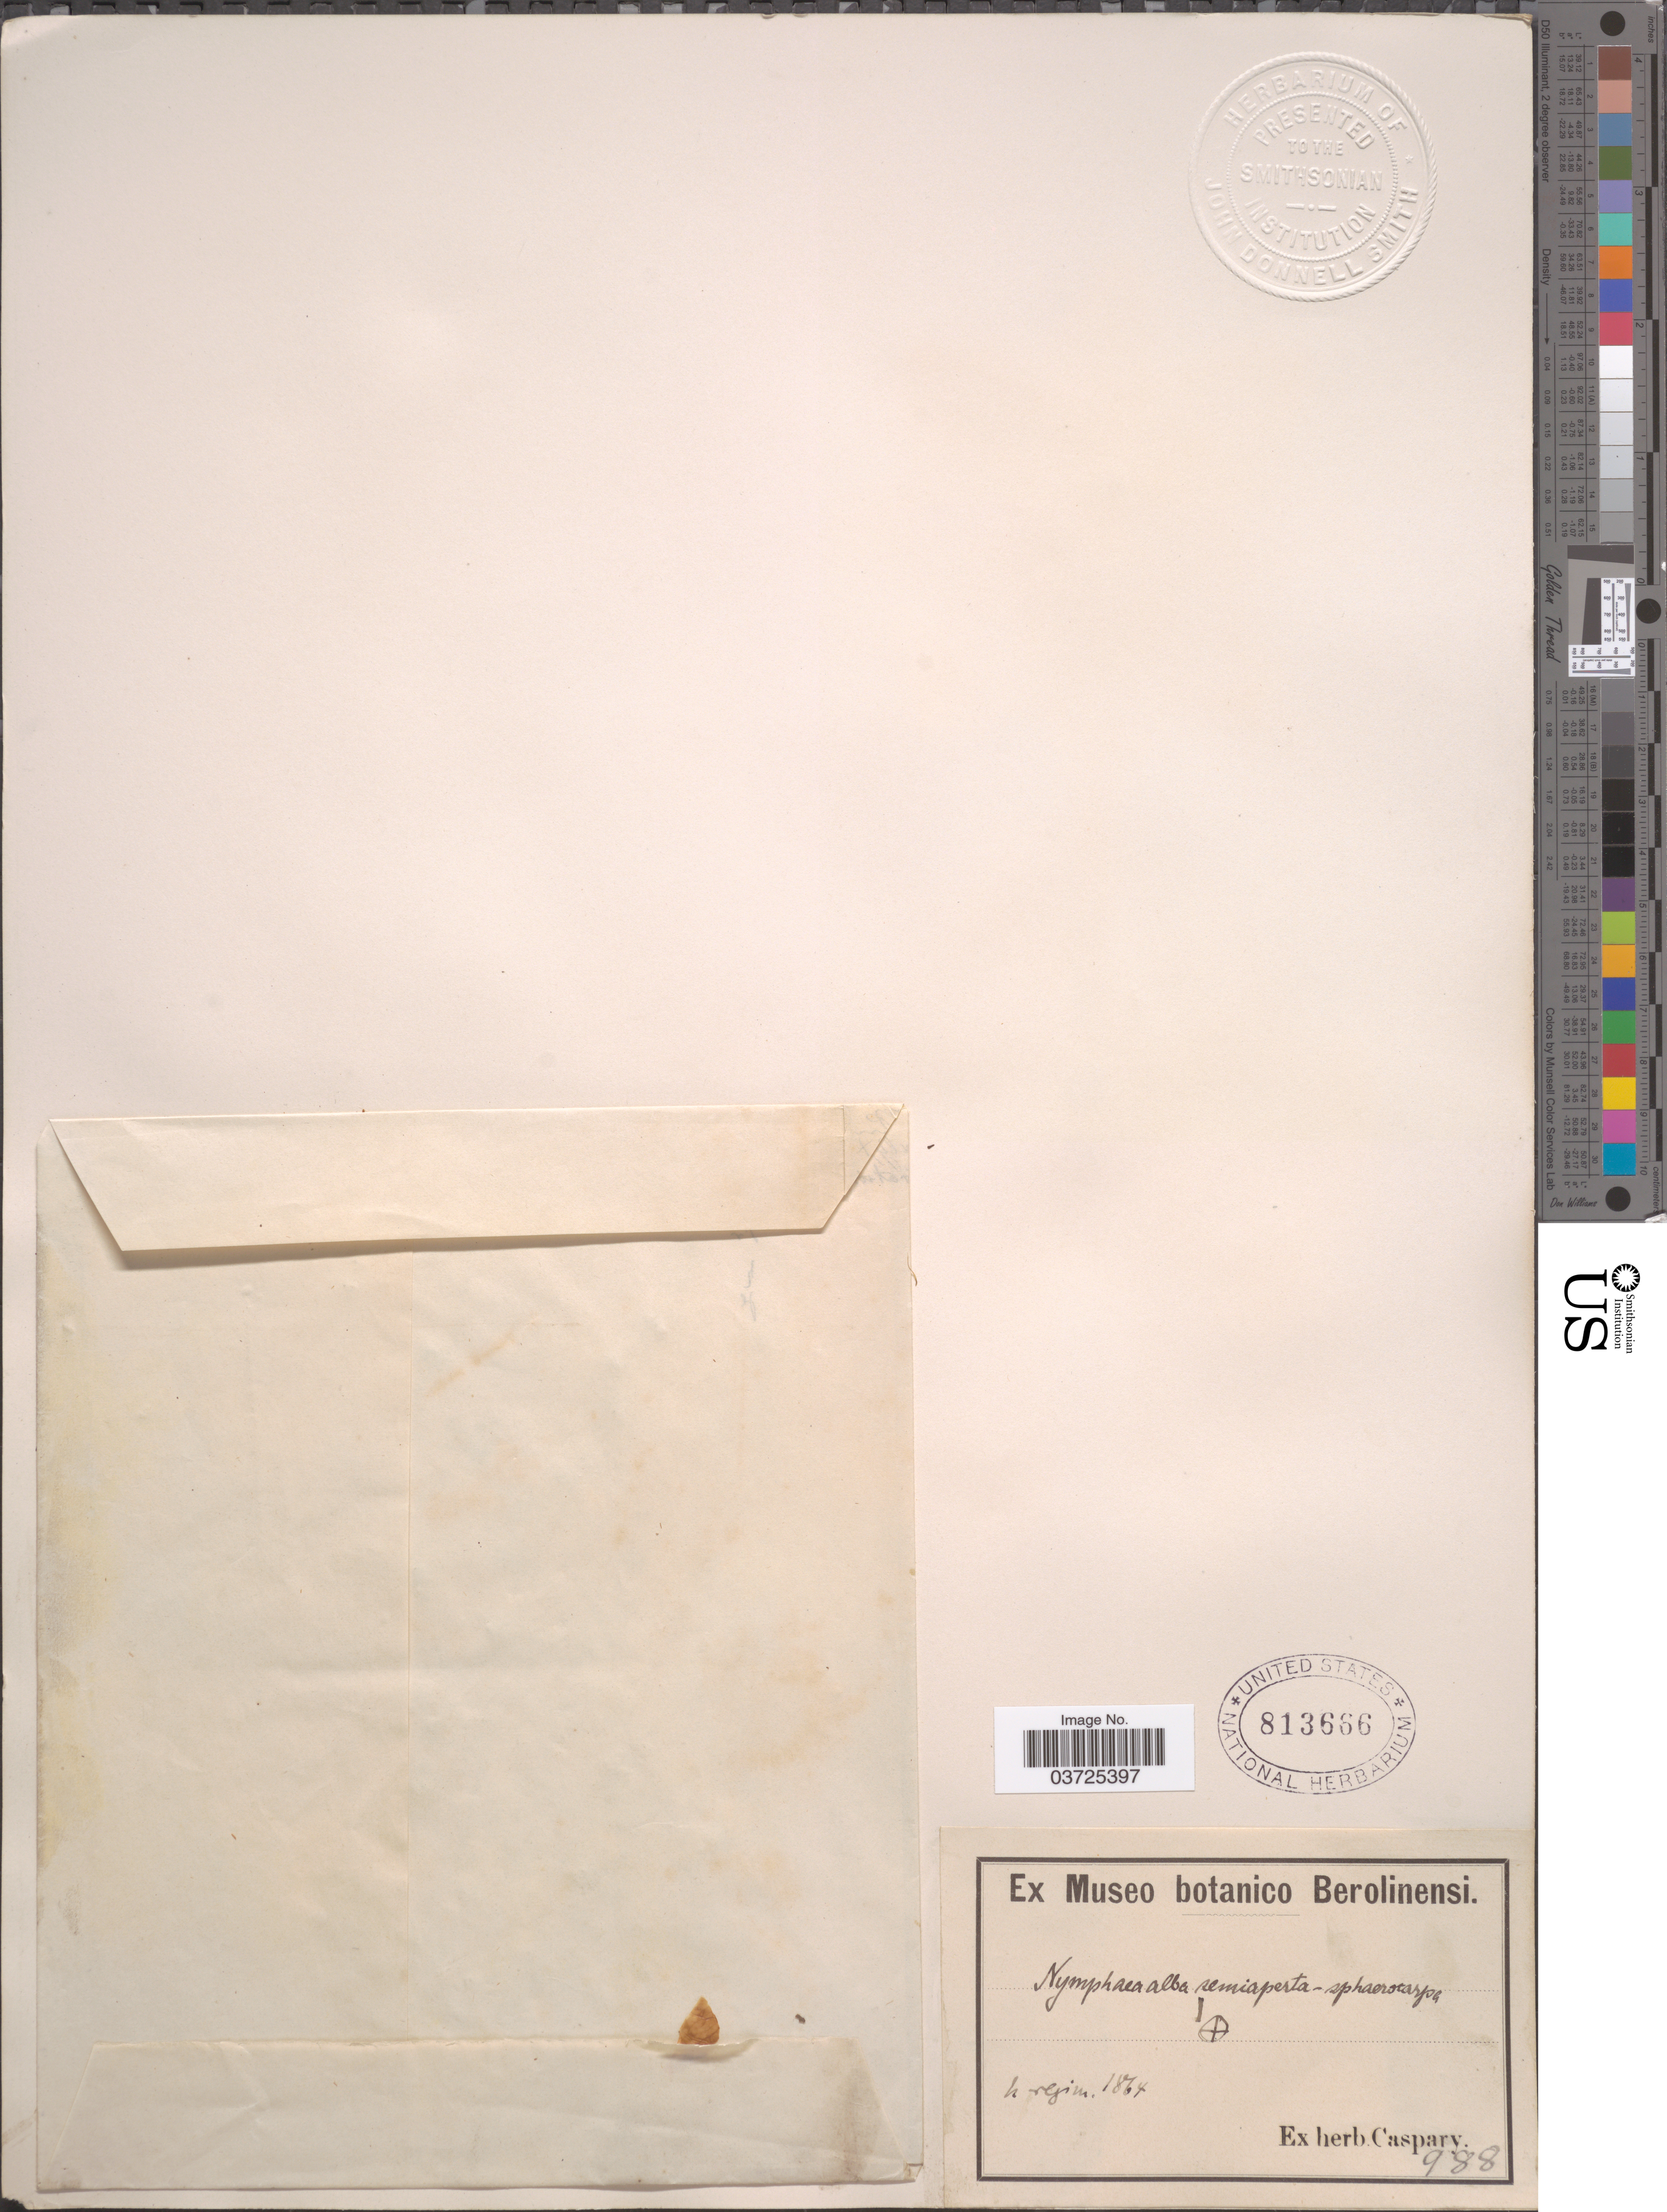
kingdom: Plantae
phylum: Tracheophyta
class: Magnoliopsida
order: Nymphaeales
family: Nymphaeaceae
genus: Nymphaea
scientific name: Nymphaea alba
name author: L.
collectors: Ex herb. Caspary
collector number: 988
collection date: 1864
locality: H region. [interpreted]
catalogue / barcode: US 813666